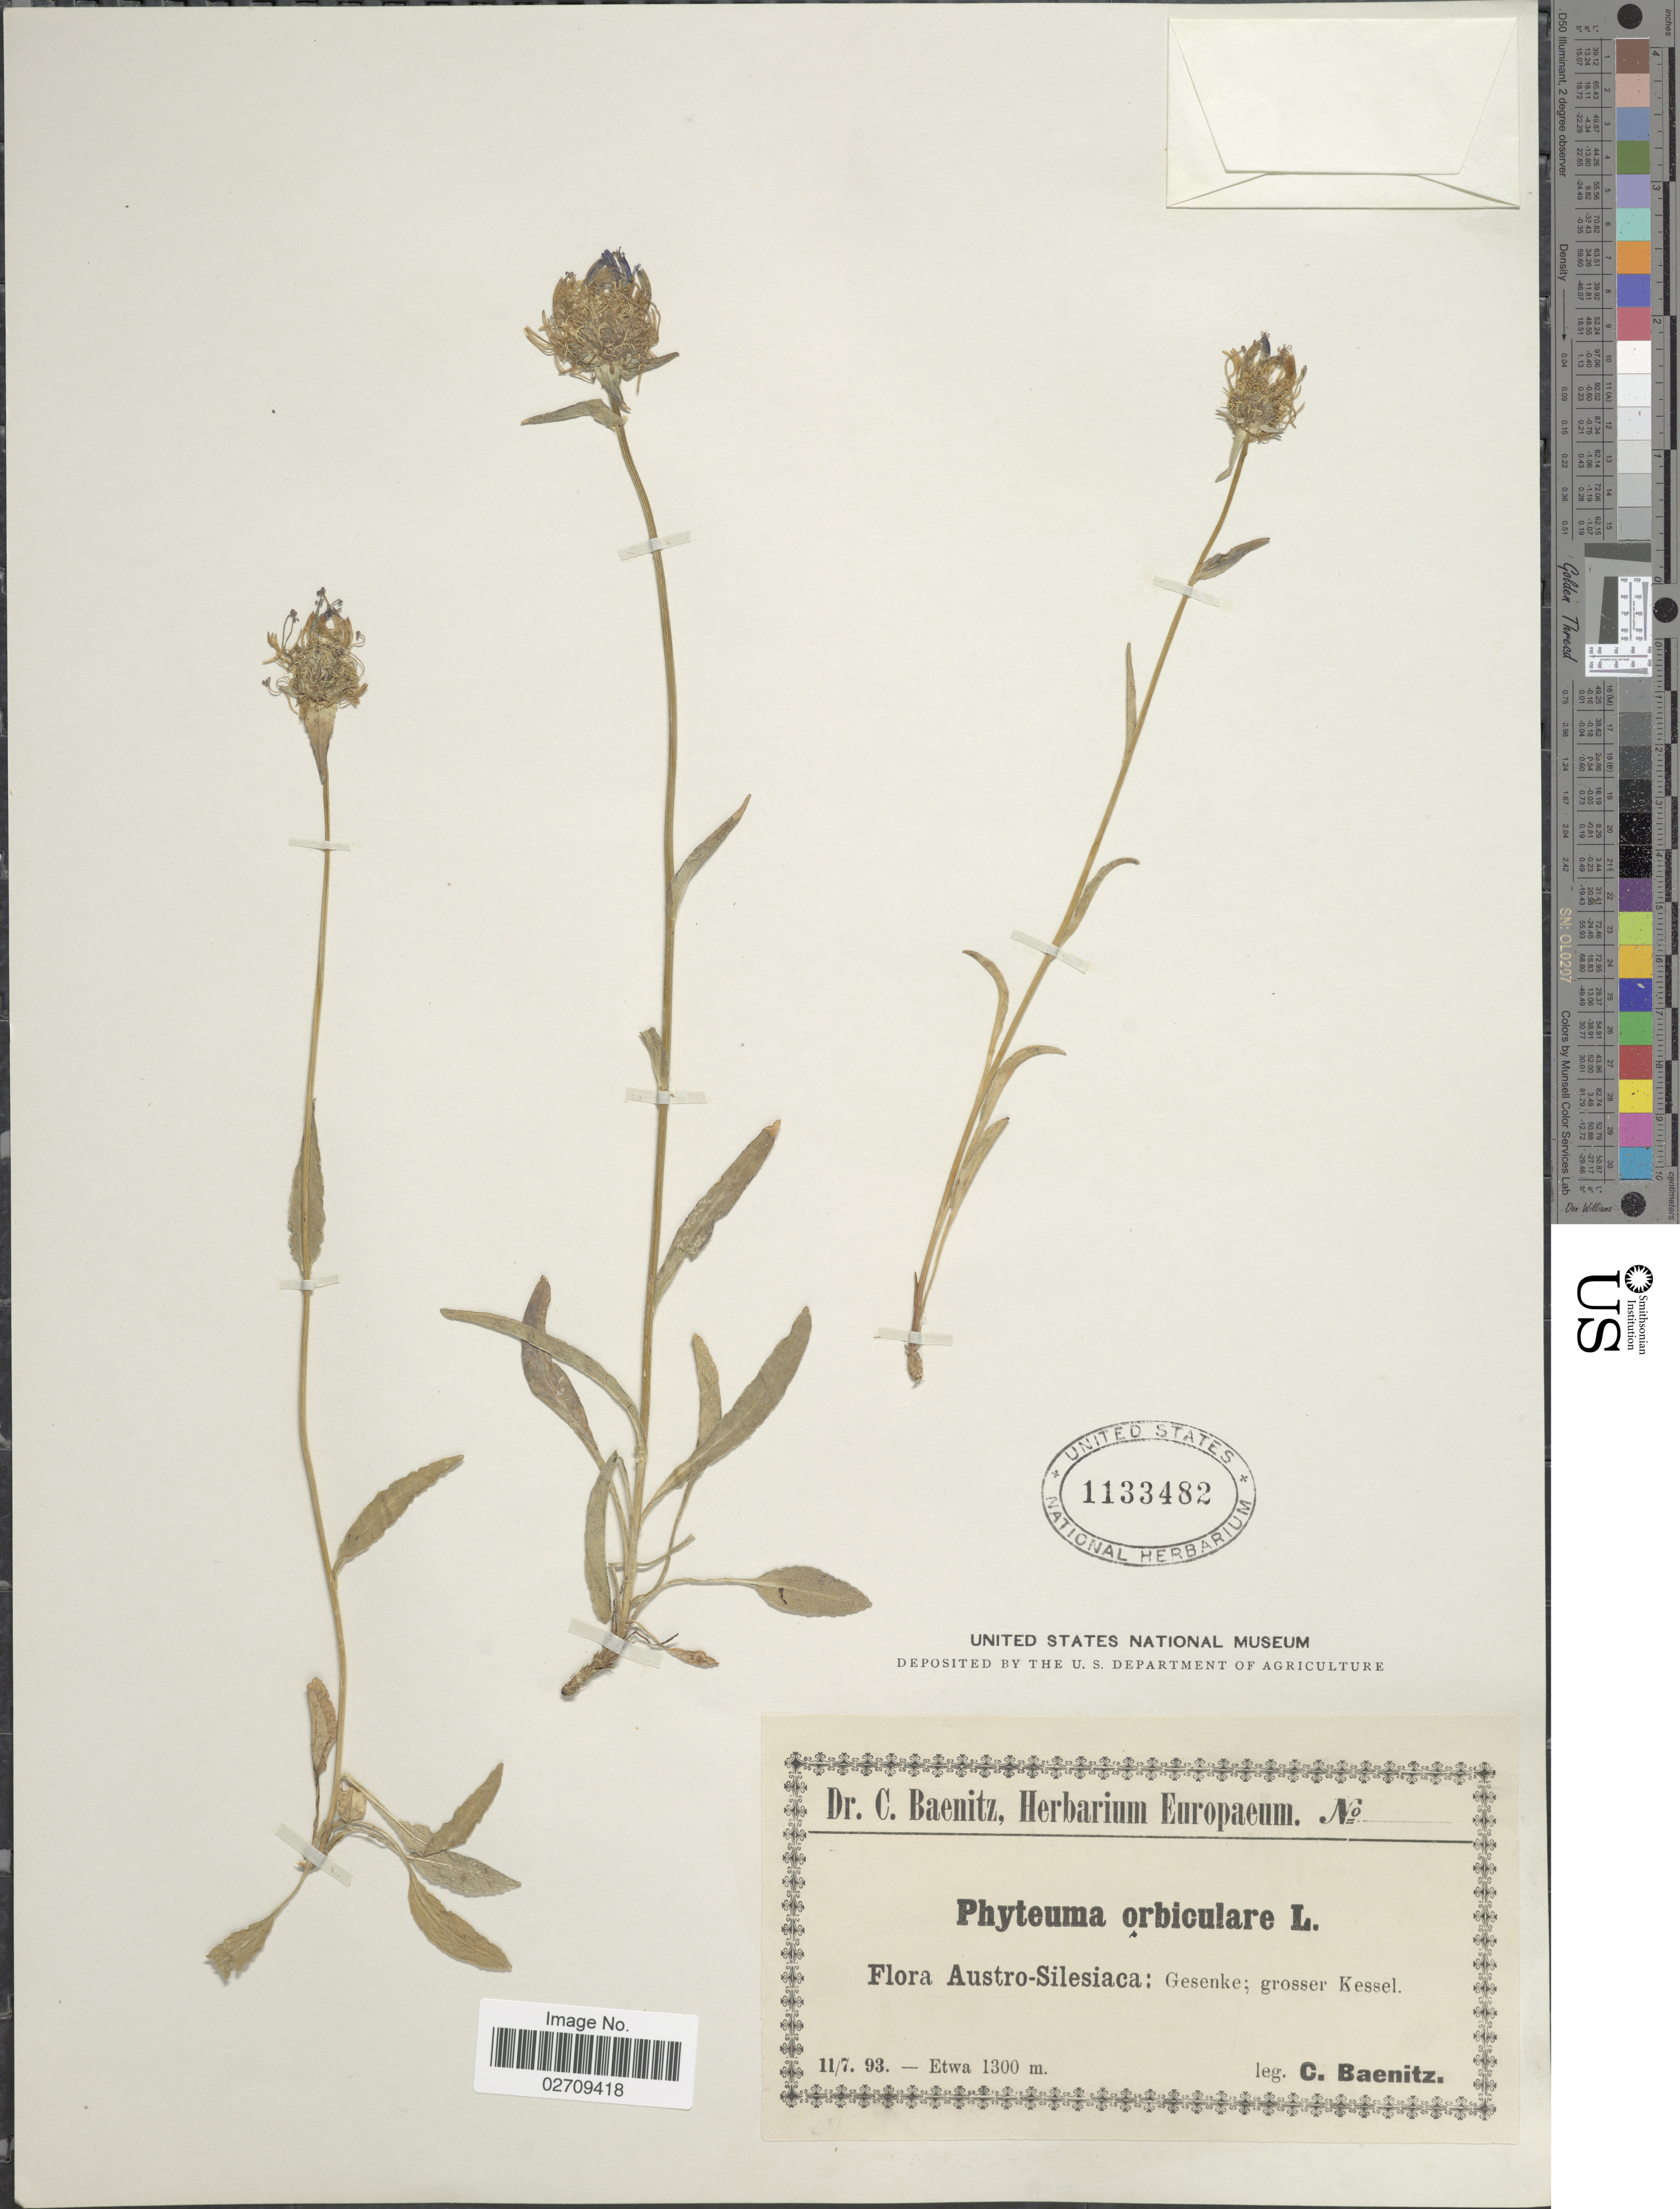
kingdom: Plantae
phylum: Tracheophyta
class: Magnoliopsida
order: Asterales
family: Campanulaceae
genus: Phyteuma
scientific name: Phyteuma orbiculare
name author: L.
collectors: C. G. Baenitz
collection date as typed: Transcribed d/m/y: 11/7/93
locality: Austro-Silesiaca: Gesenke; grosser Kessel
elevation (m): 1300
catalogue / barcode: US 1133482